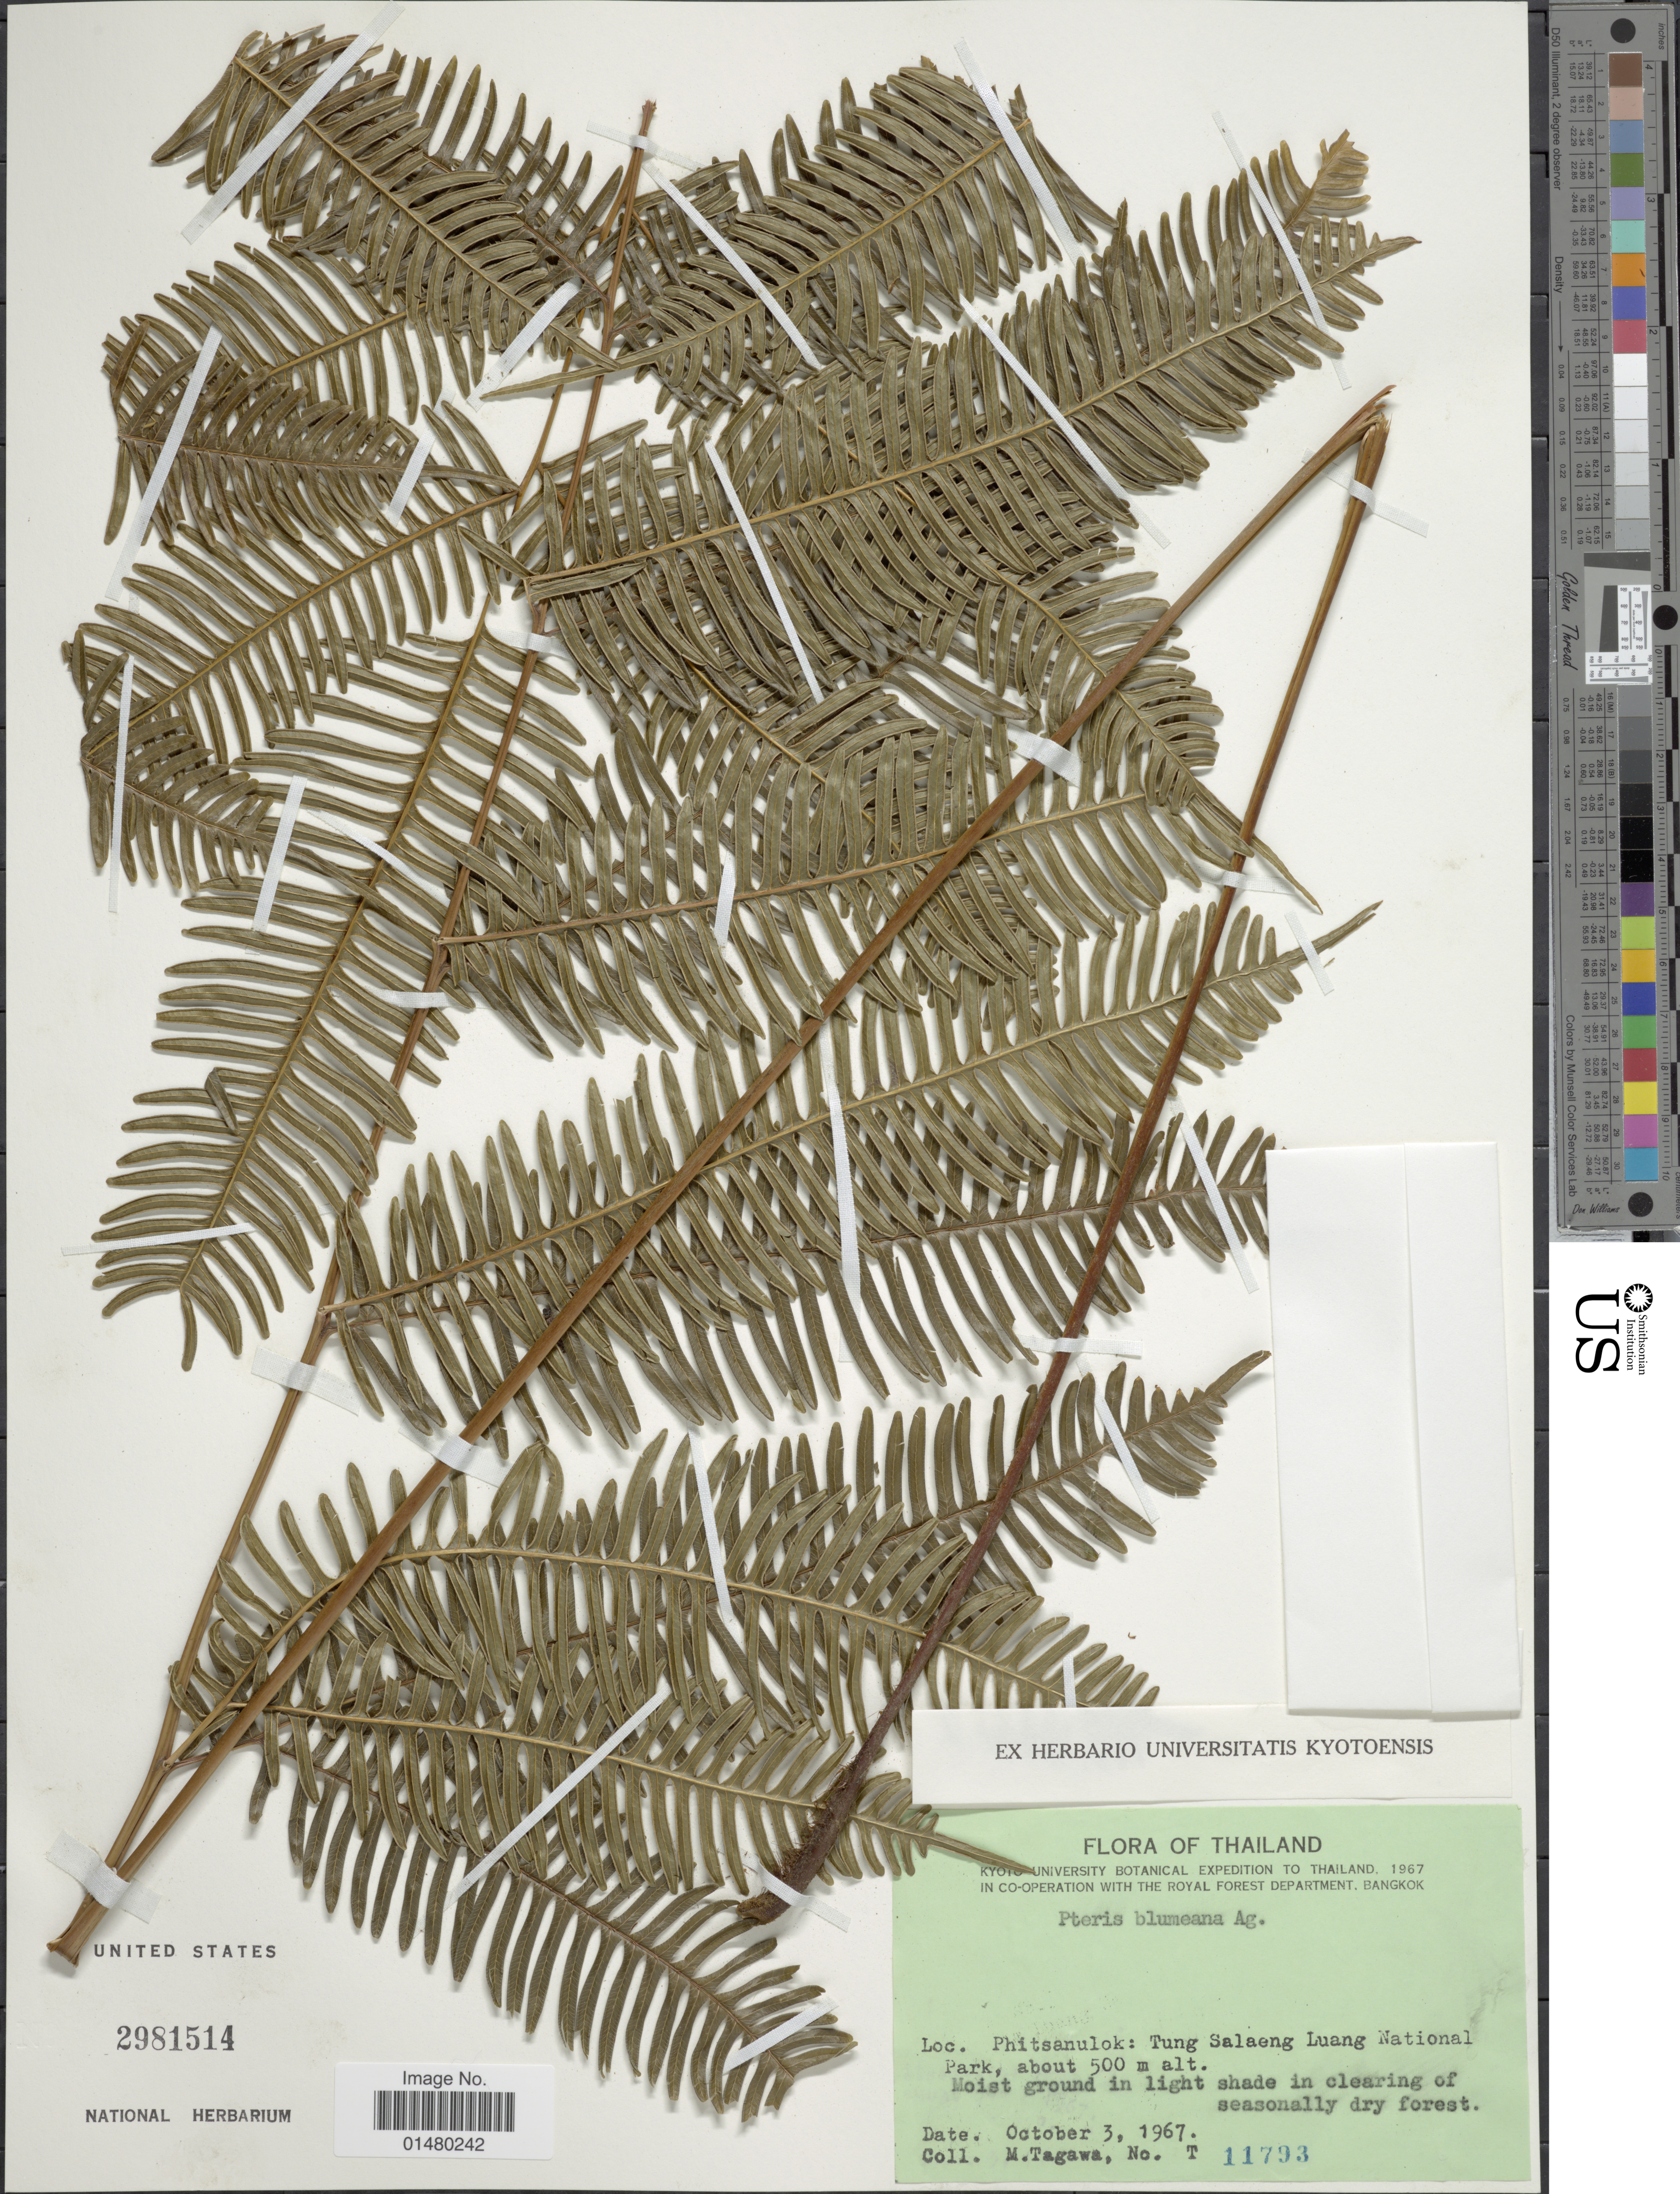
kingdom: Plantae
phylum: Tracheophyta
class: Polypodiopsida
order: Polypodiales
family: Pteridaceae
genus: Pteris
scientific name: Pteris blumeana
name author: J. Agardh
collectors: M. Tagawa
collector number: T 11793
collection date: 1967-10-03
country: Thailand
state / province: Phitsanulok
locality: Tung Salaeng Luan National Park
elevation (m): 500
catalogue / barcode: US 2981514